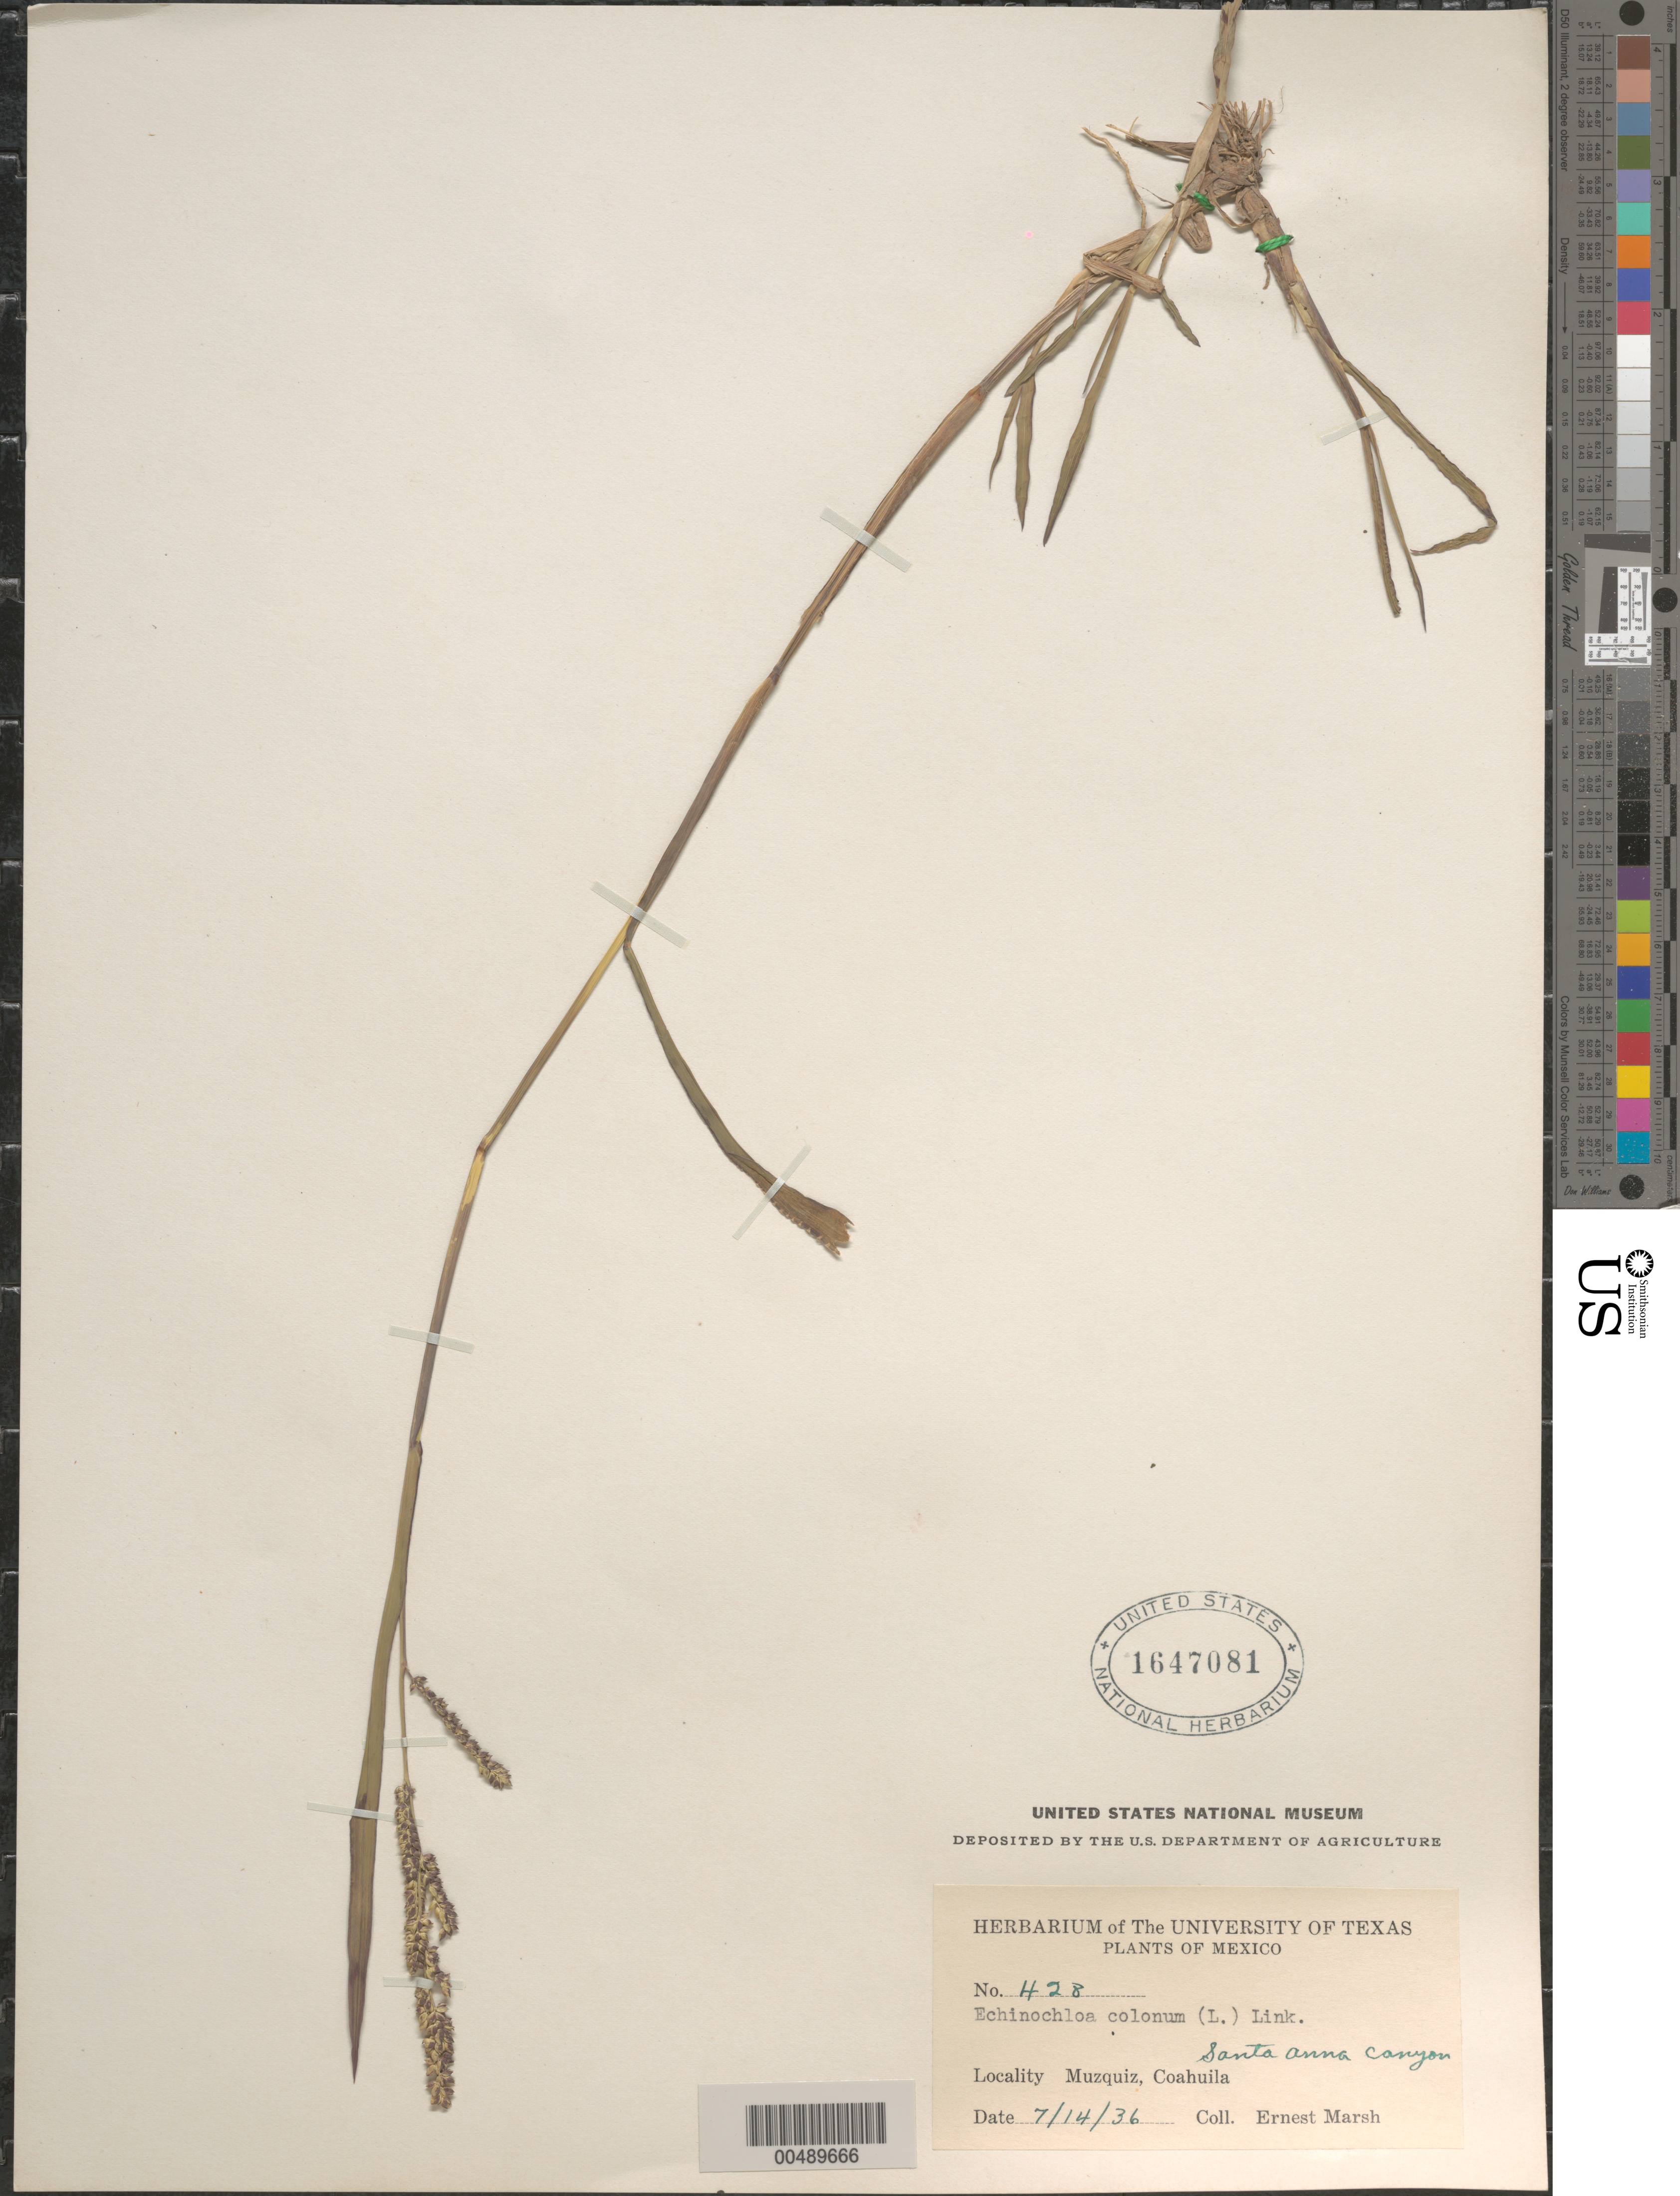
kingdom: Plantae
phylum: Tracheophyta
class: Liliopsida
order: Poales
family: Poaceae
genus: Echinochloa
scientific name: Echinochloa colona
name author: (L.) Link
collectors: E. Marsh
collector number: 428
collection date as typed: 14 Jul 1936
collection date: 1936-07-14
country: Mexico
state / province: Coahuila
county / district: Hipolito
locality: Santa Anna Canyon, Muzquiz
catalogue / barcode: US 1647081